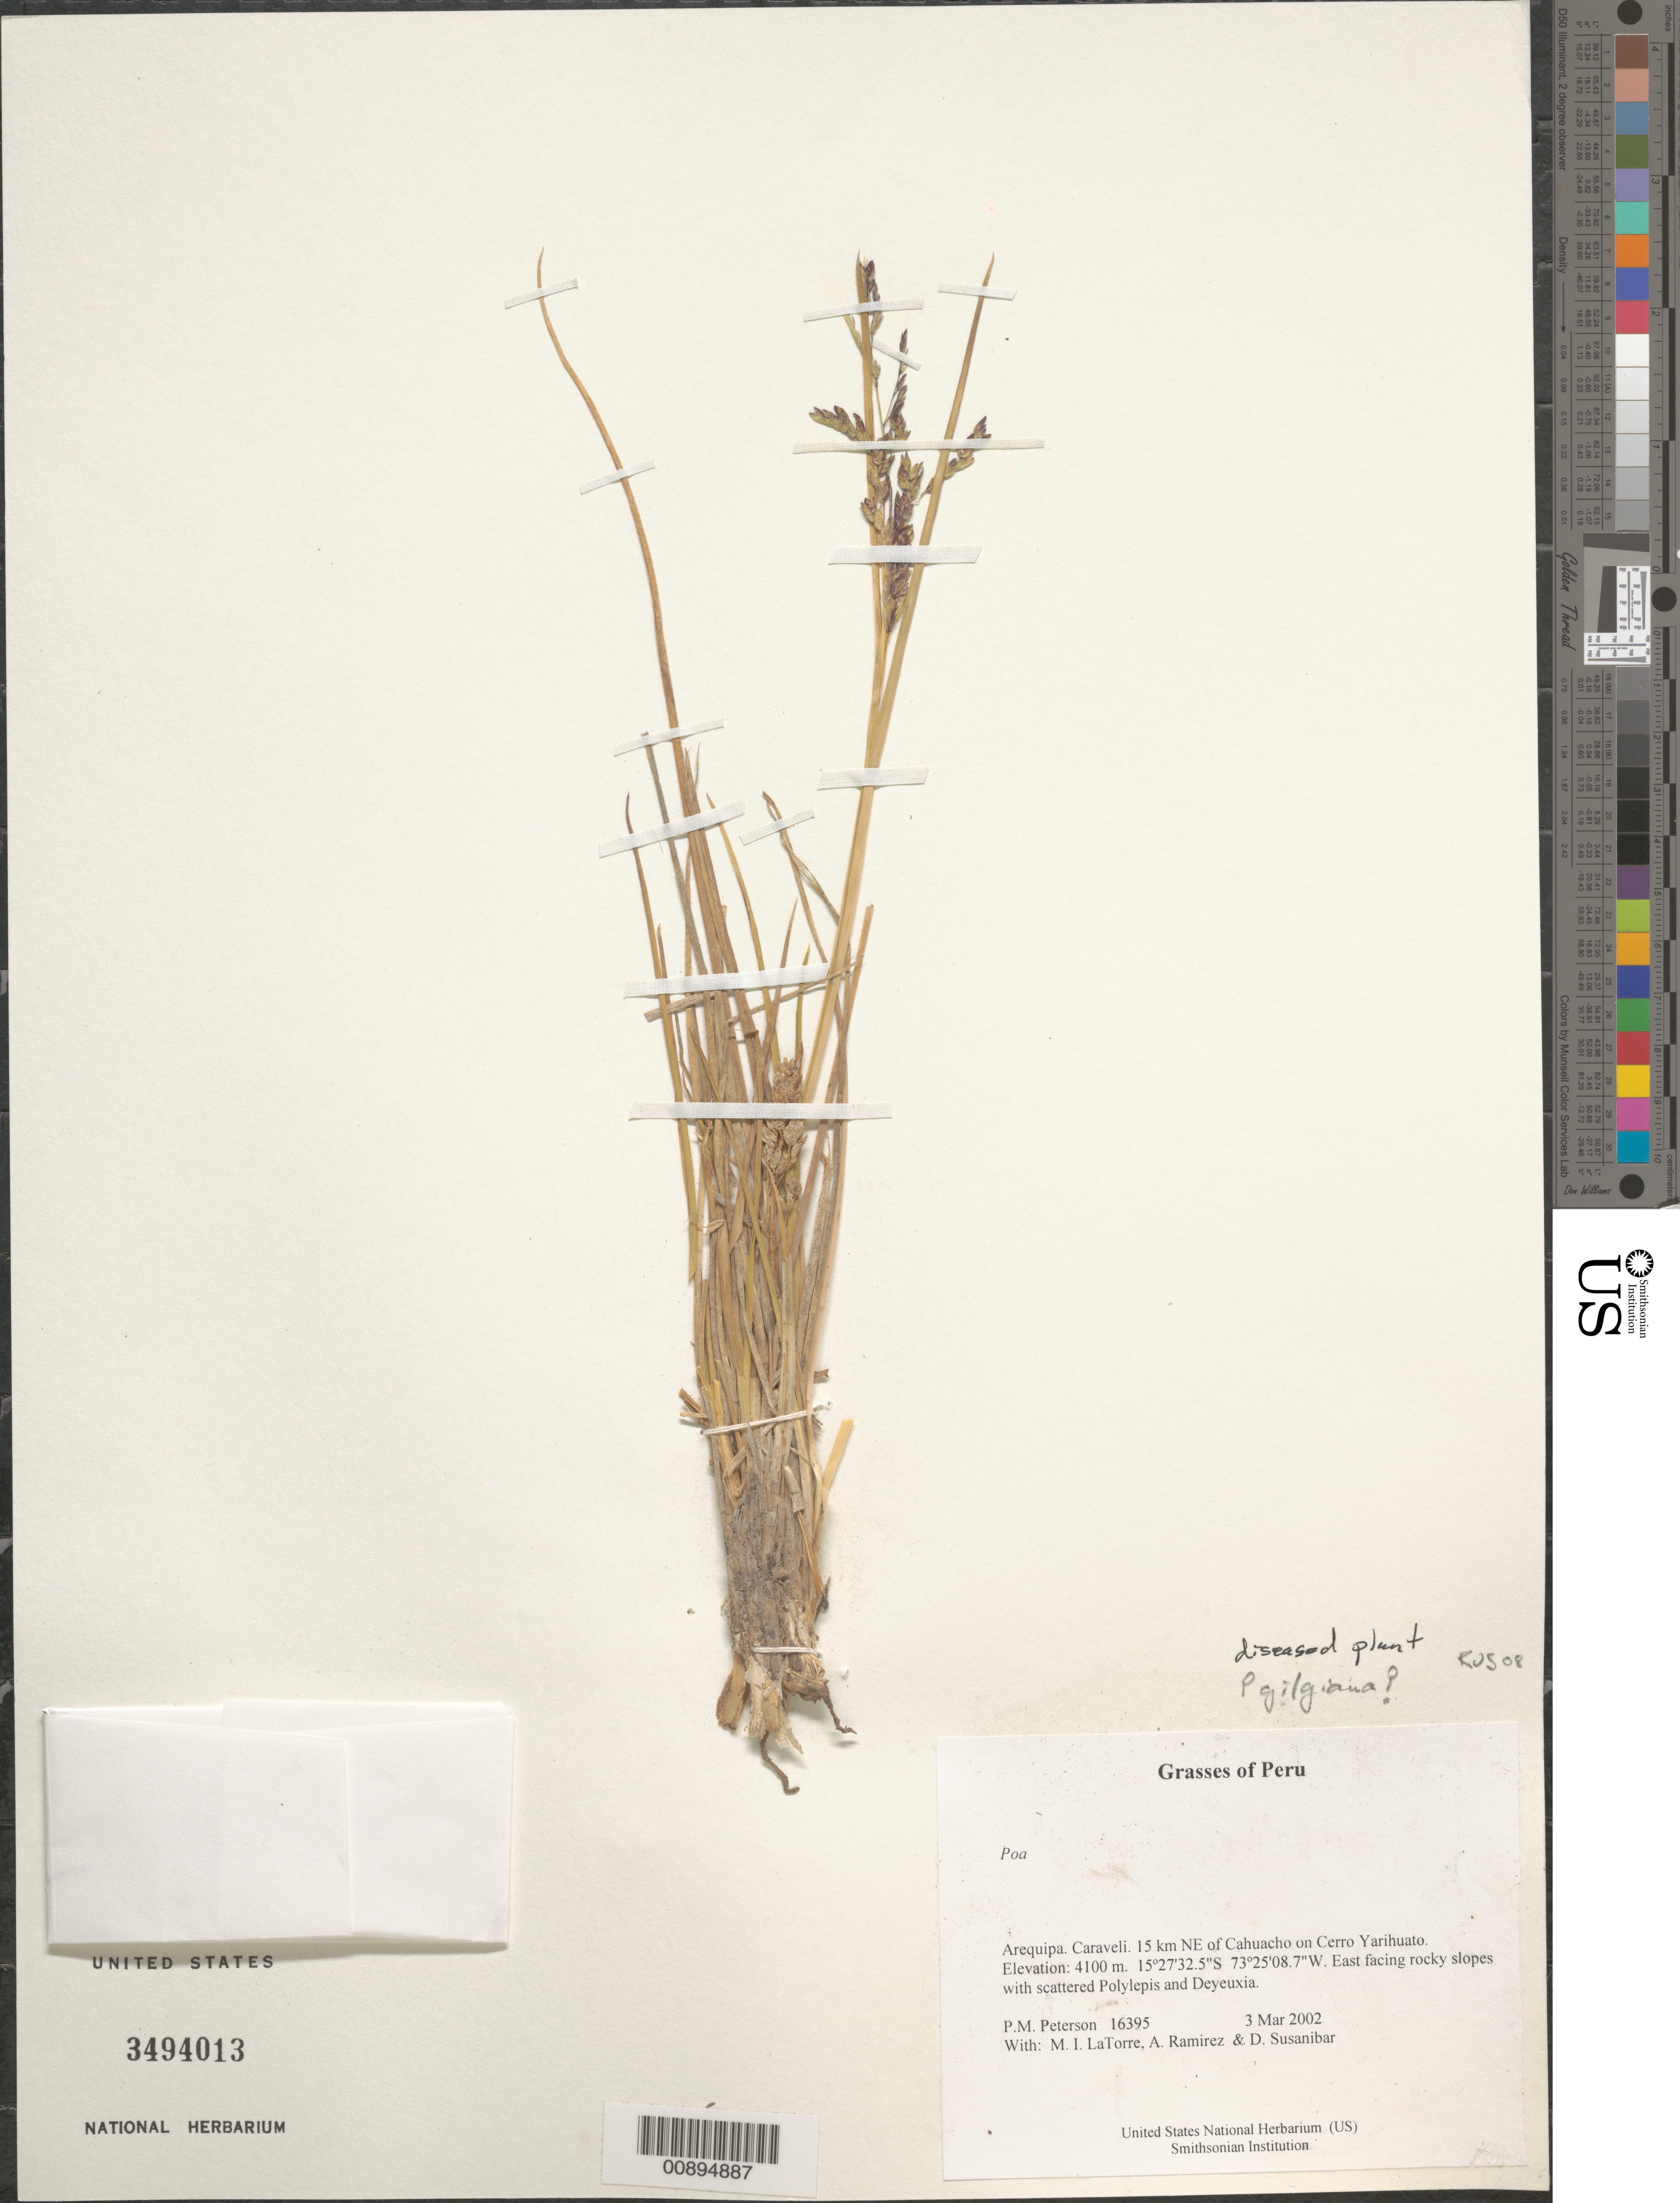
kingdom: Plantae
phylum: Tracheophyta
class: Liliopsida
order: Poales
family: Poaceae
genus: Poa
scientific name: Poa gilgiana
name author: Pilg.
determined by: Soreng, Robert J., Research Associate (BOT), Smithsonian Institution - National Museum of Natural History (UNITED STATES)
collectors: P. M. Peterson, M. I. La Torre, A. Ramírez & D. Susanibar Cruz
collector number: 16395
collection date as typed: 03 Mar 2002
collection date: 2002-03-03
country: Peru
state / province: Arequipa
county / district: Caravelí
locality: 15 km NE of Cahuacho on Cerro Yarihuato.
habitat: East facing rocky slopes with scattered ~Polylepis and Deyeuxia~.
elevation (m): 4100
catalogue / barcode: US 3494013